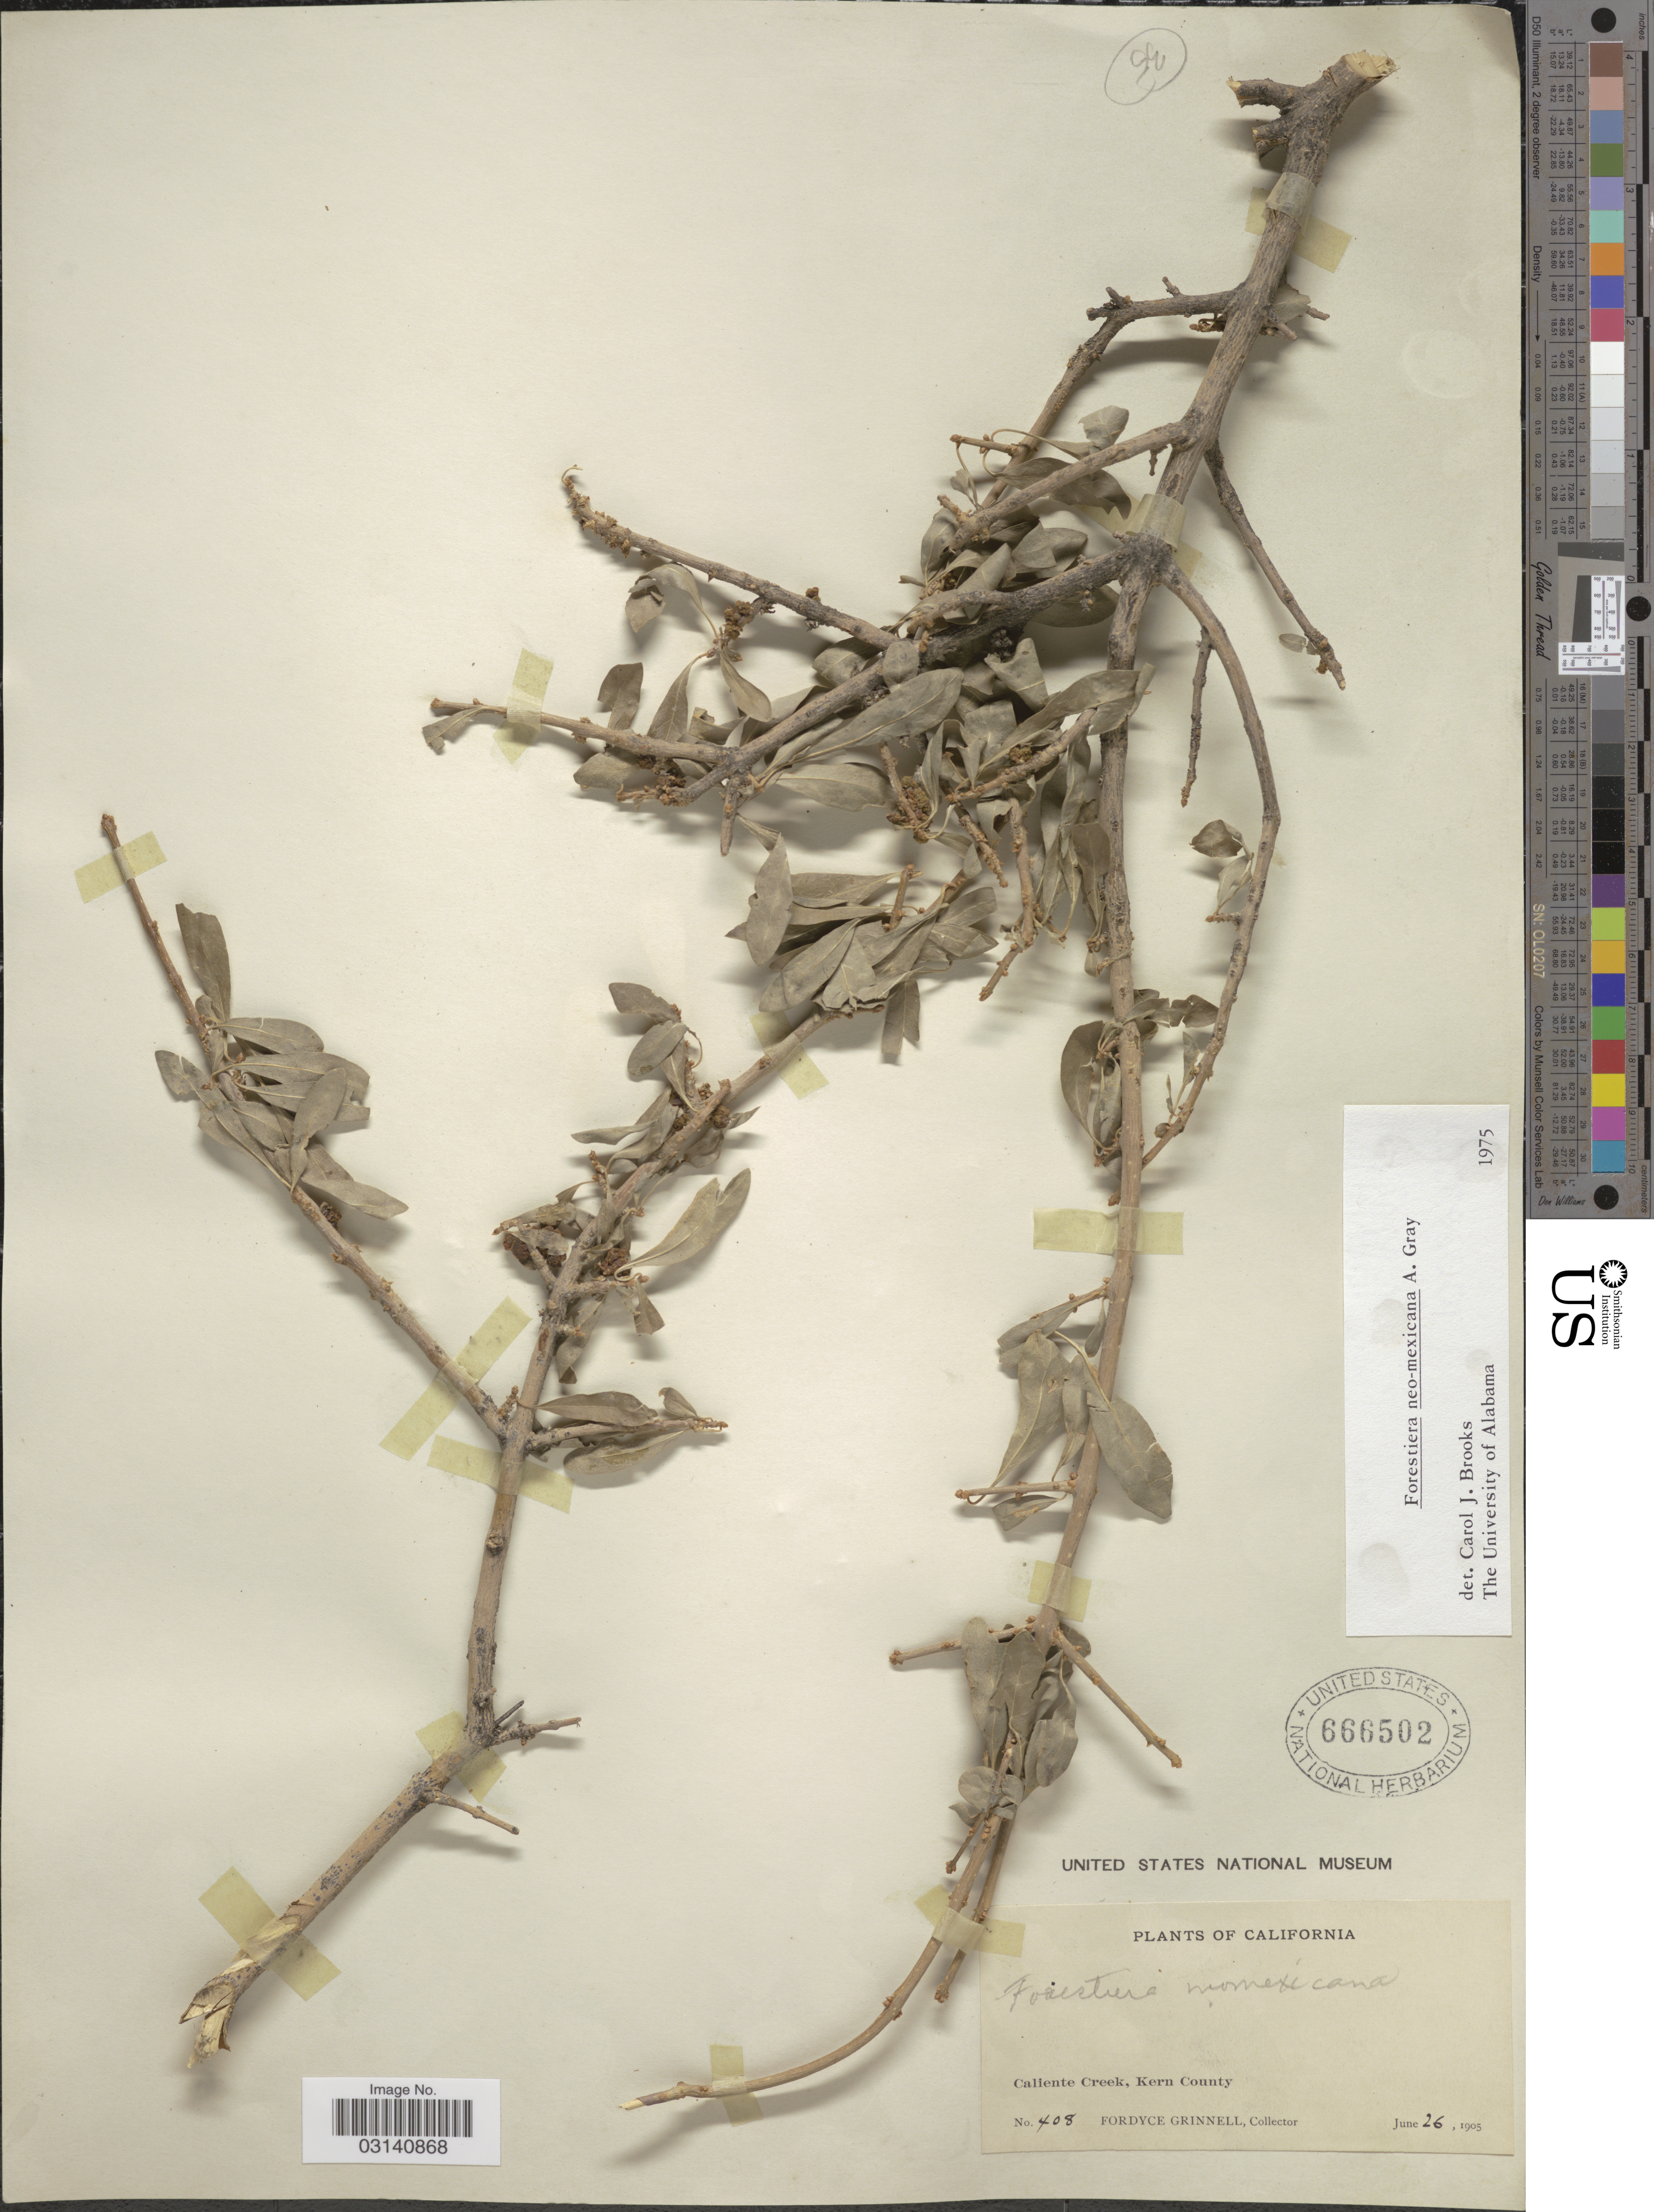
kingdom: Plantae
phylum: Tracheophyta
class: Magnoliopsida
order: Lamiales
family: Oleaceae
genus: Forestiera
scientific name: Forestiera neomexicana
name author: A. Gray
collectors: F. Grinnell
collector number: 408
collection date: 1905-06-26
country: United States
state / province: California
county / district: Kern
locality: Caliente Creek, Kern County.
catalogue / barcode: US 666502